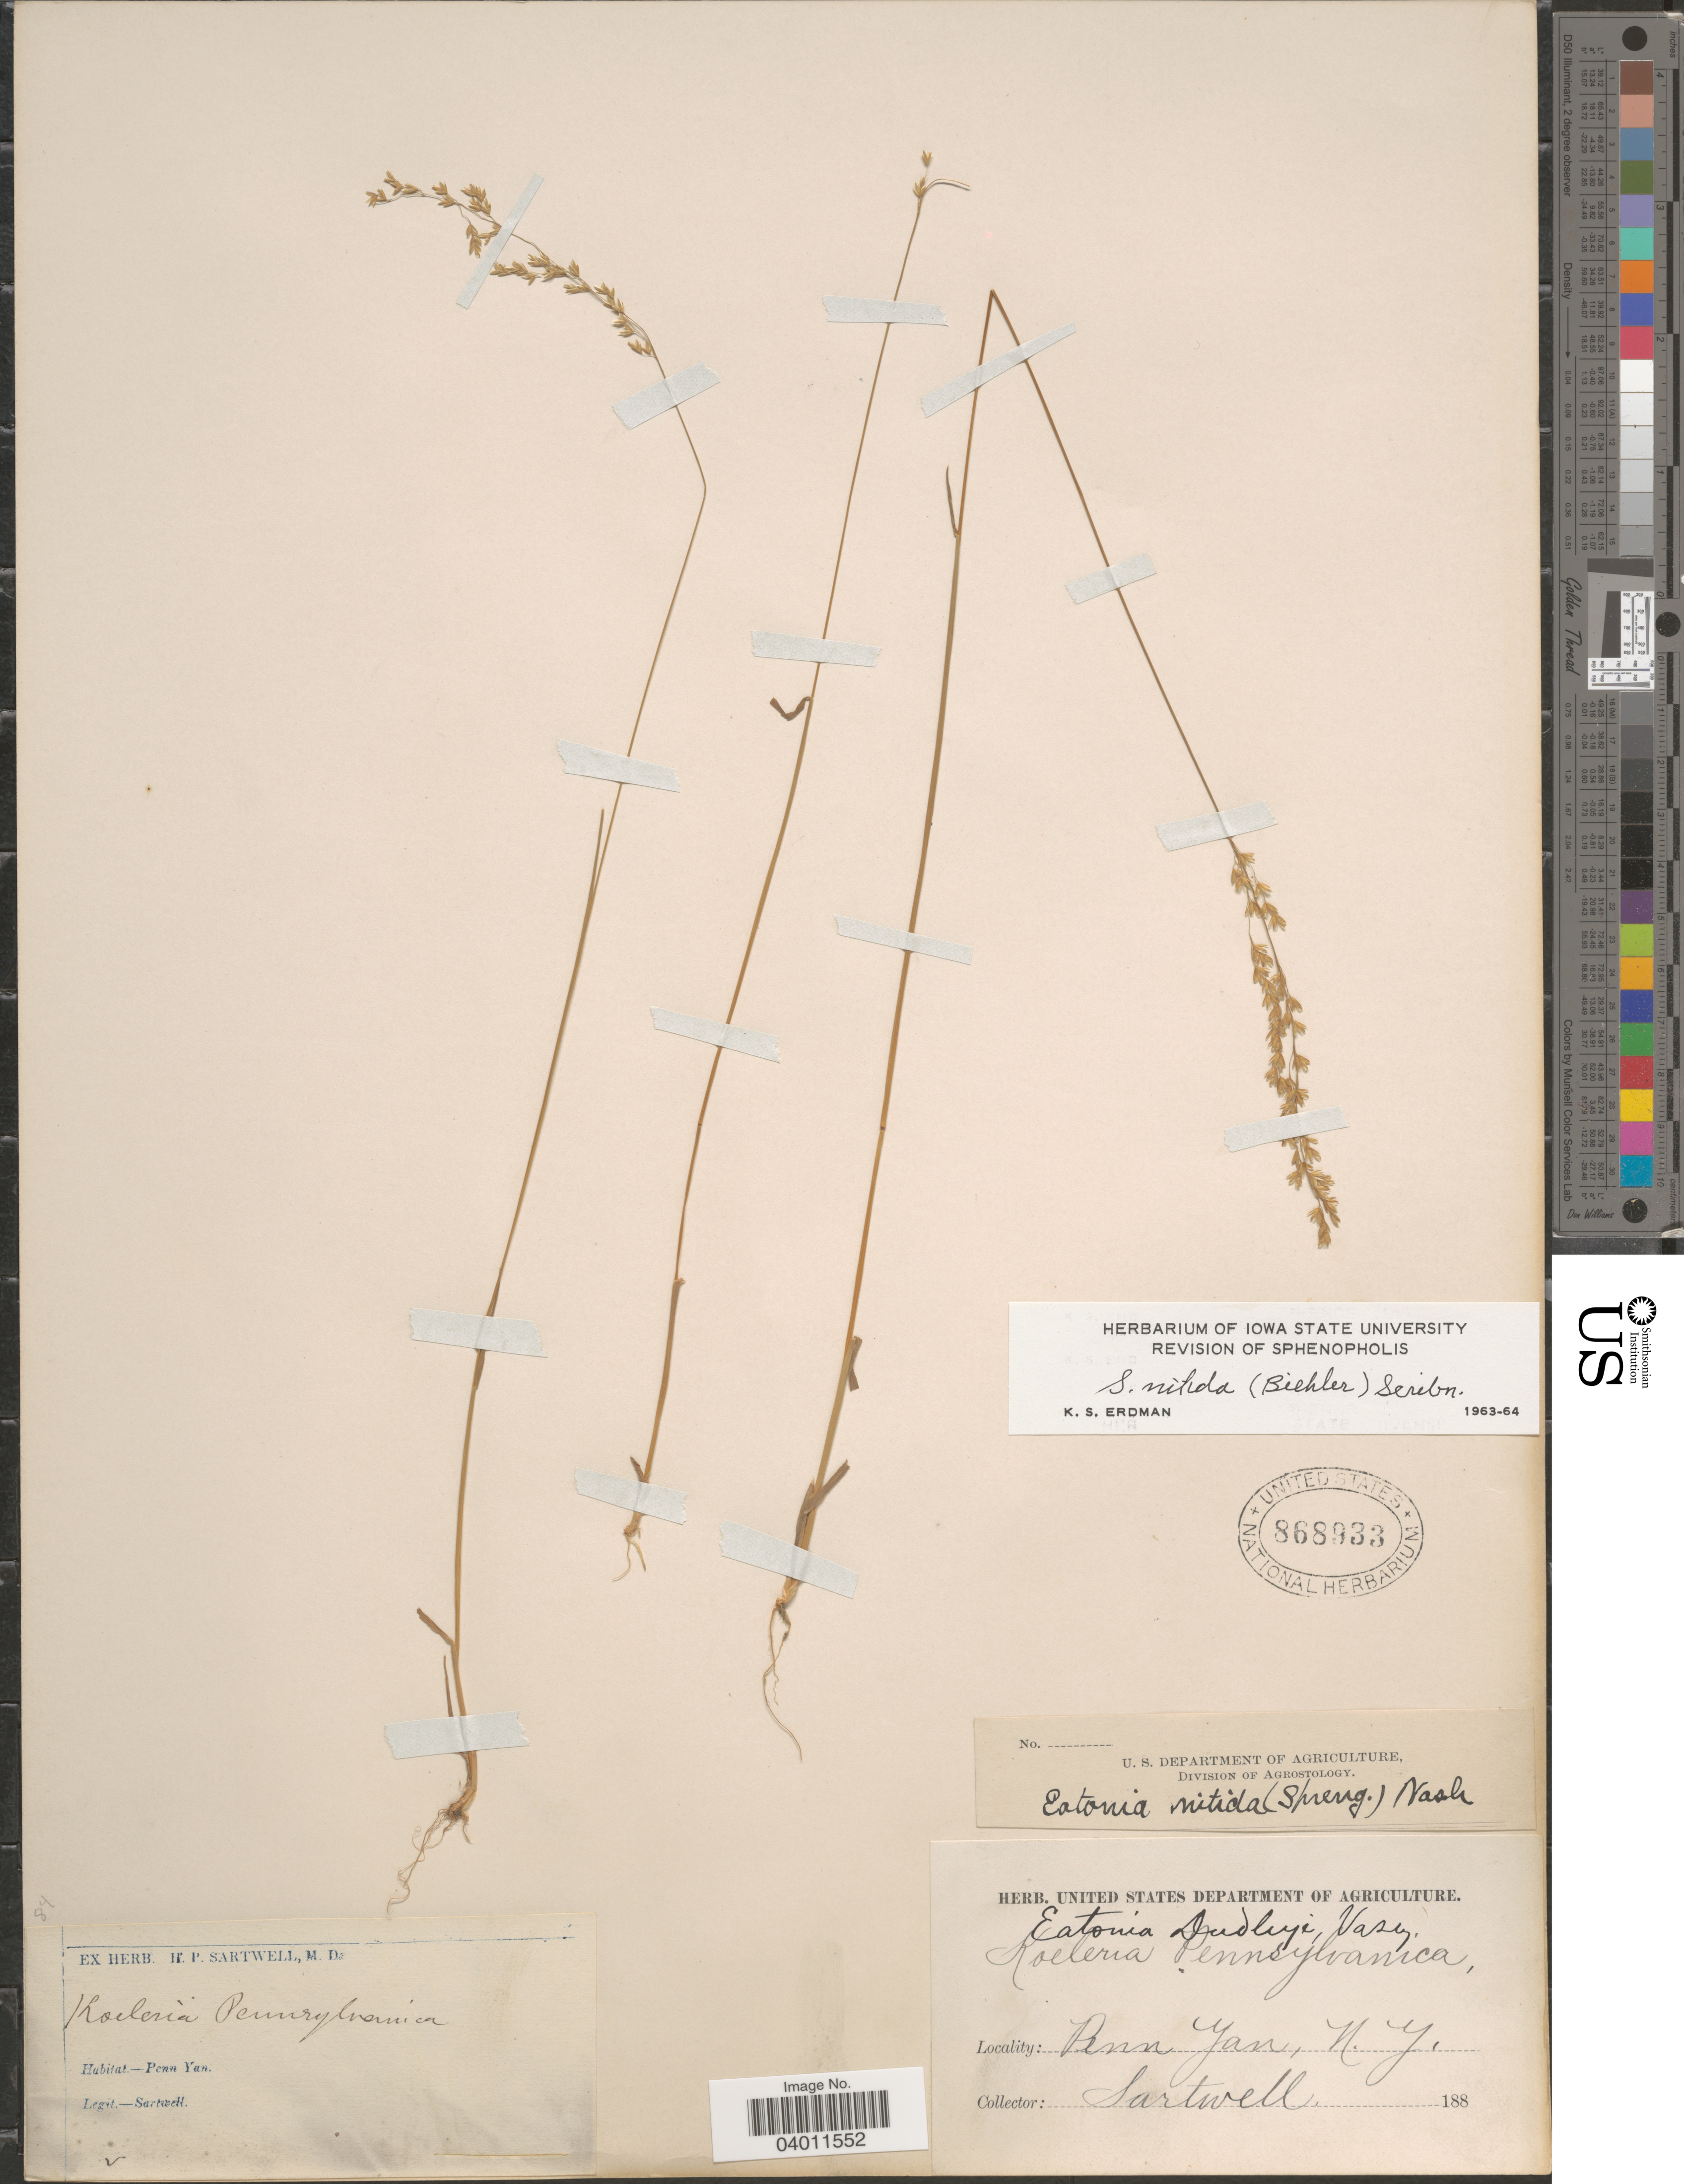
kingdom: Plantae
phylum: Tracheophyta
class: Liliopsida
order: Poales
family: Poaceae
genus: Sphenopholis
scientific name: Sphenopholis nitida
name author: (Biehler) Scribn.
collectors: H. P. Sartwell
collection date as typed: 188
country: United States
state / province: New York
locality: Penn Yan.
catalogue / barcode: US 868933